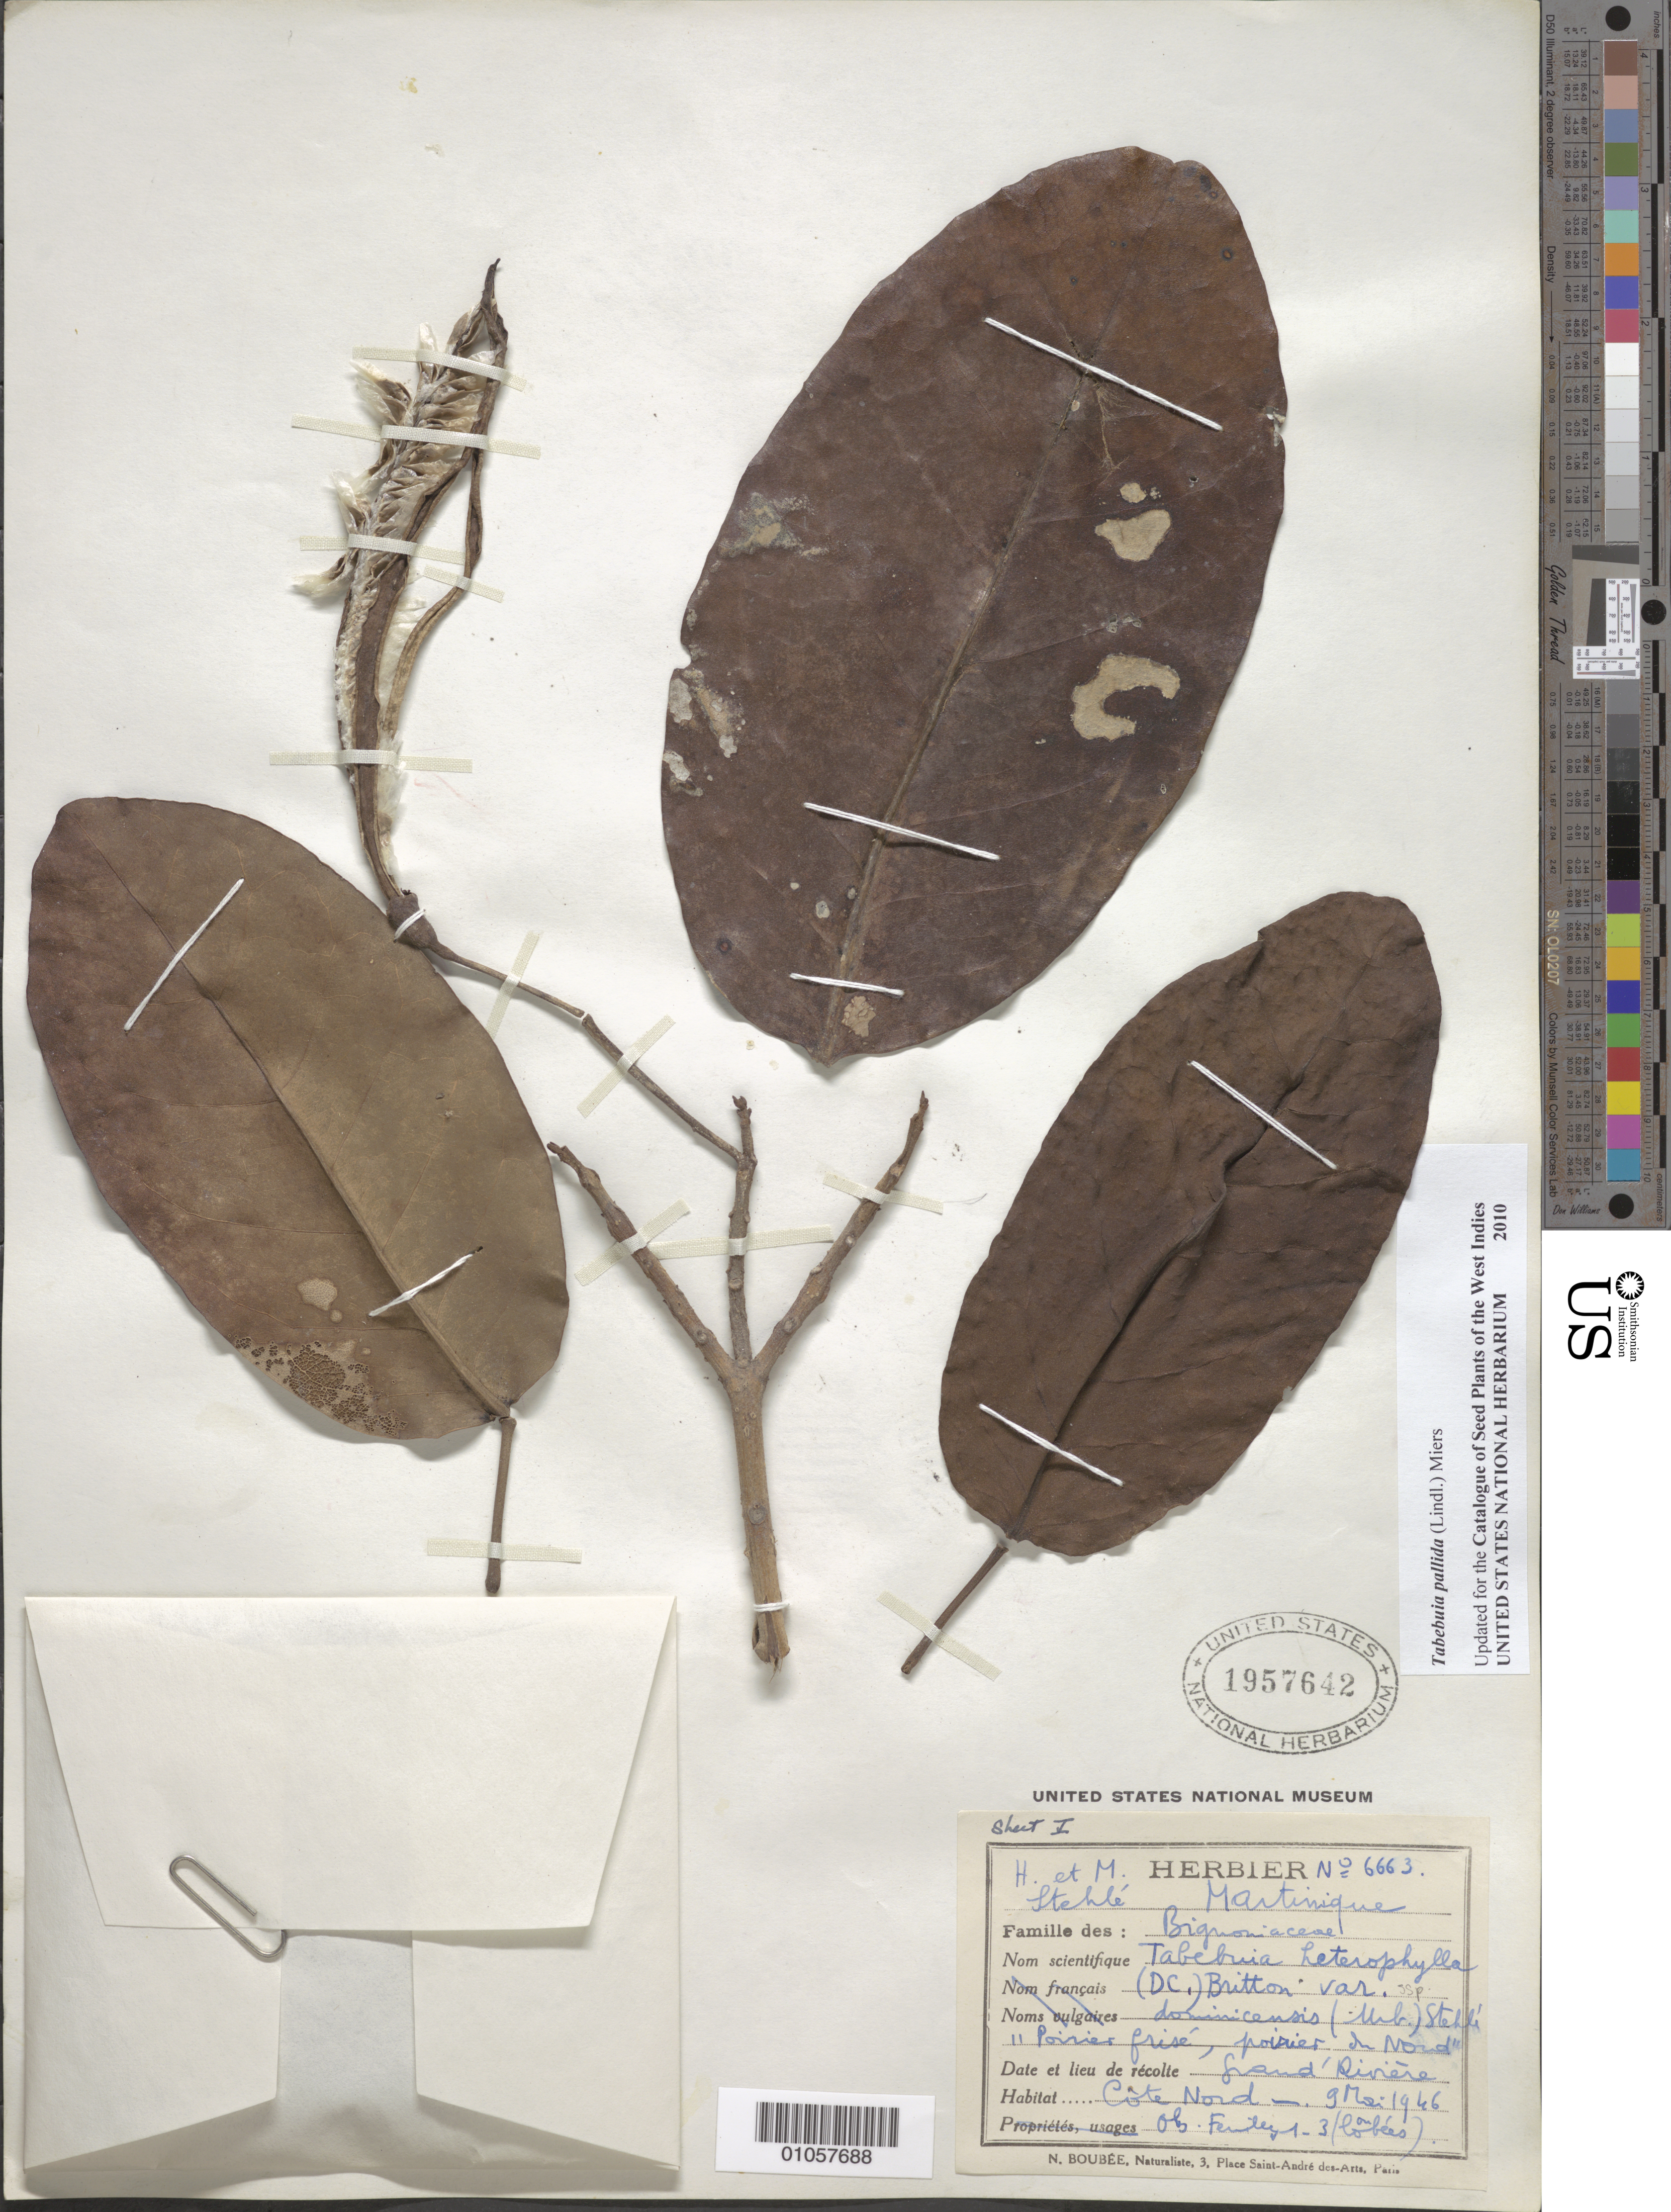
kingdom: Plantae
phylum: Tracheophyta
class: Magnoliopsida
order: Lamiales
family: Bignoniaceae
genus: Tabebuia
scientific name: Tabebuia pallida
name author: (Lindl.) Miers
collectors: H. Stehlé & M. Stehlé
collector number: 6663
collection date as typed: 09 May 1946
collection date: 1946-05-09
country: Martinique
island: Martinique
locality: Grand Rivière, Côte Nord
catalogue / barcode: US 1957642